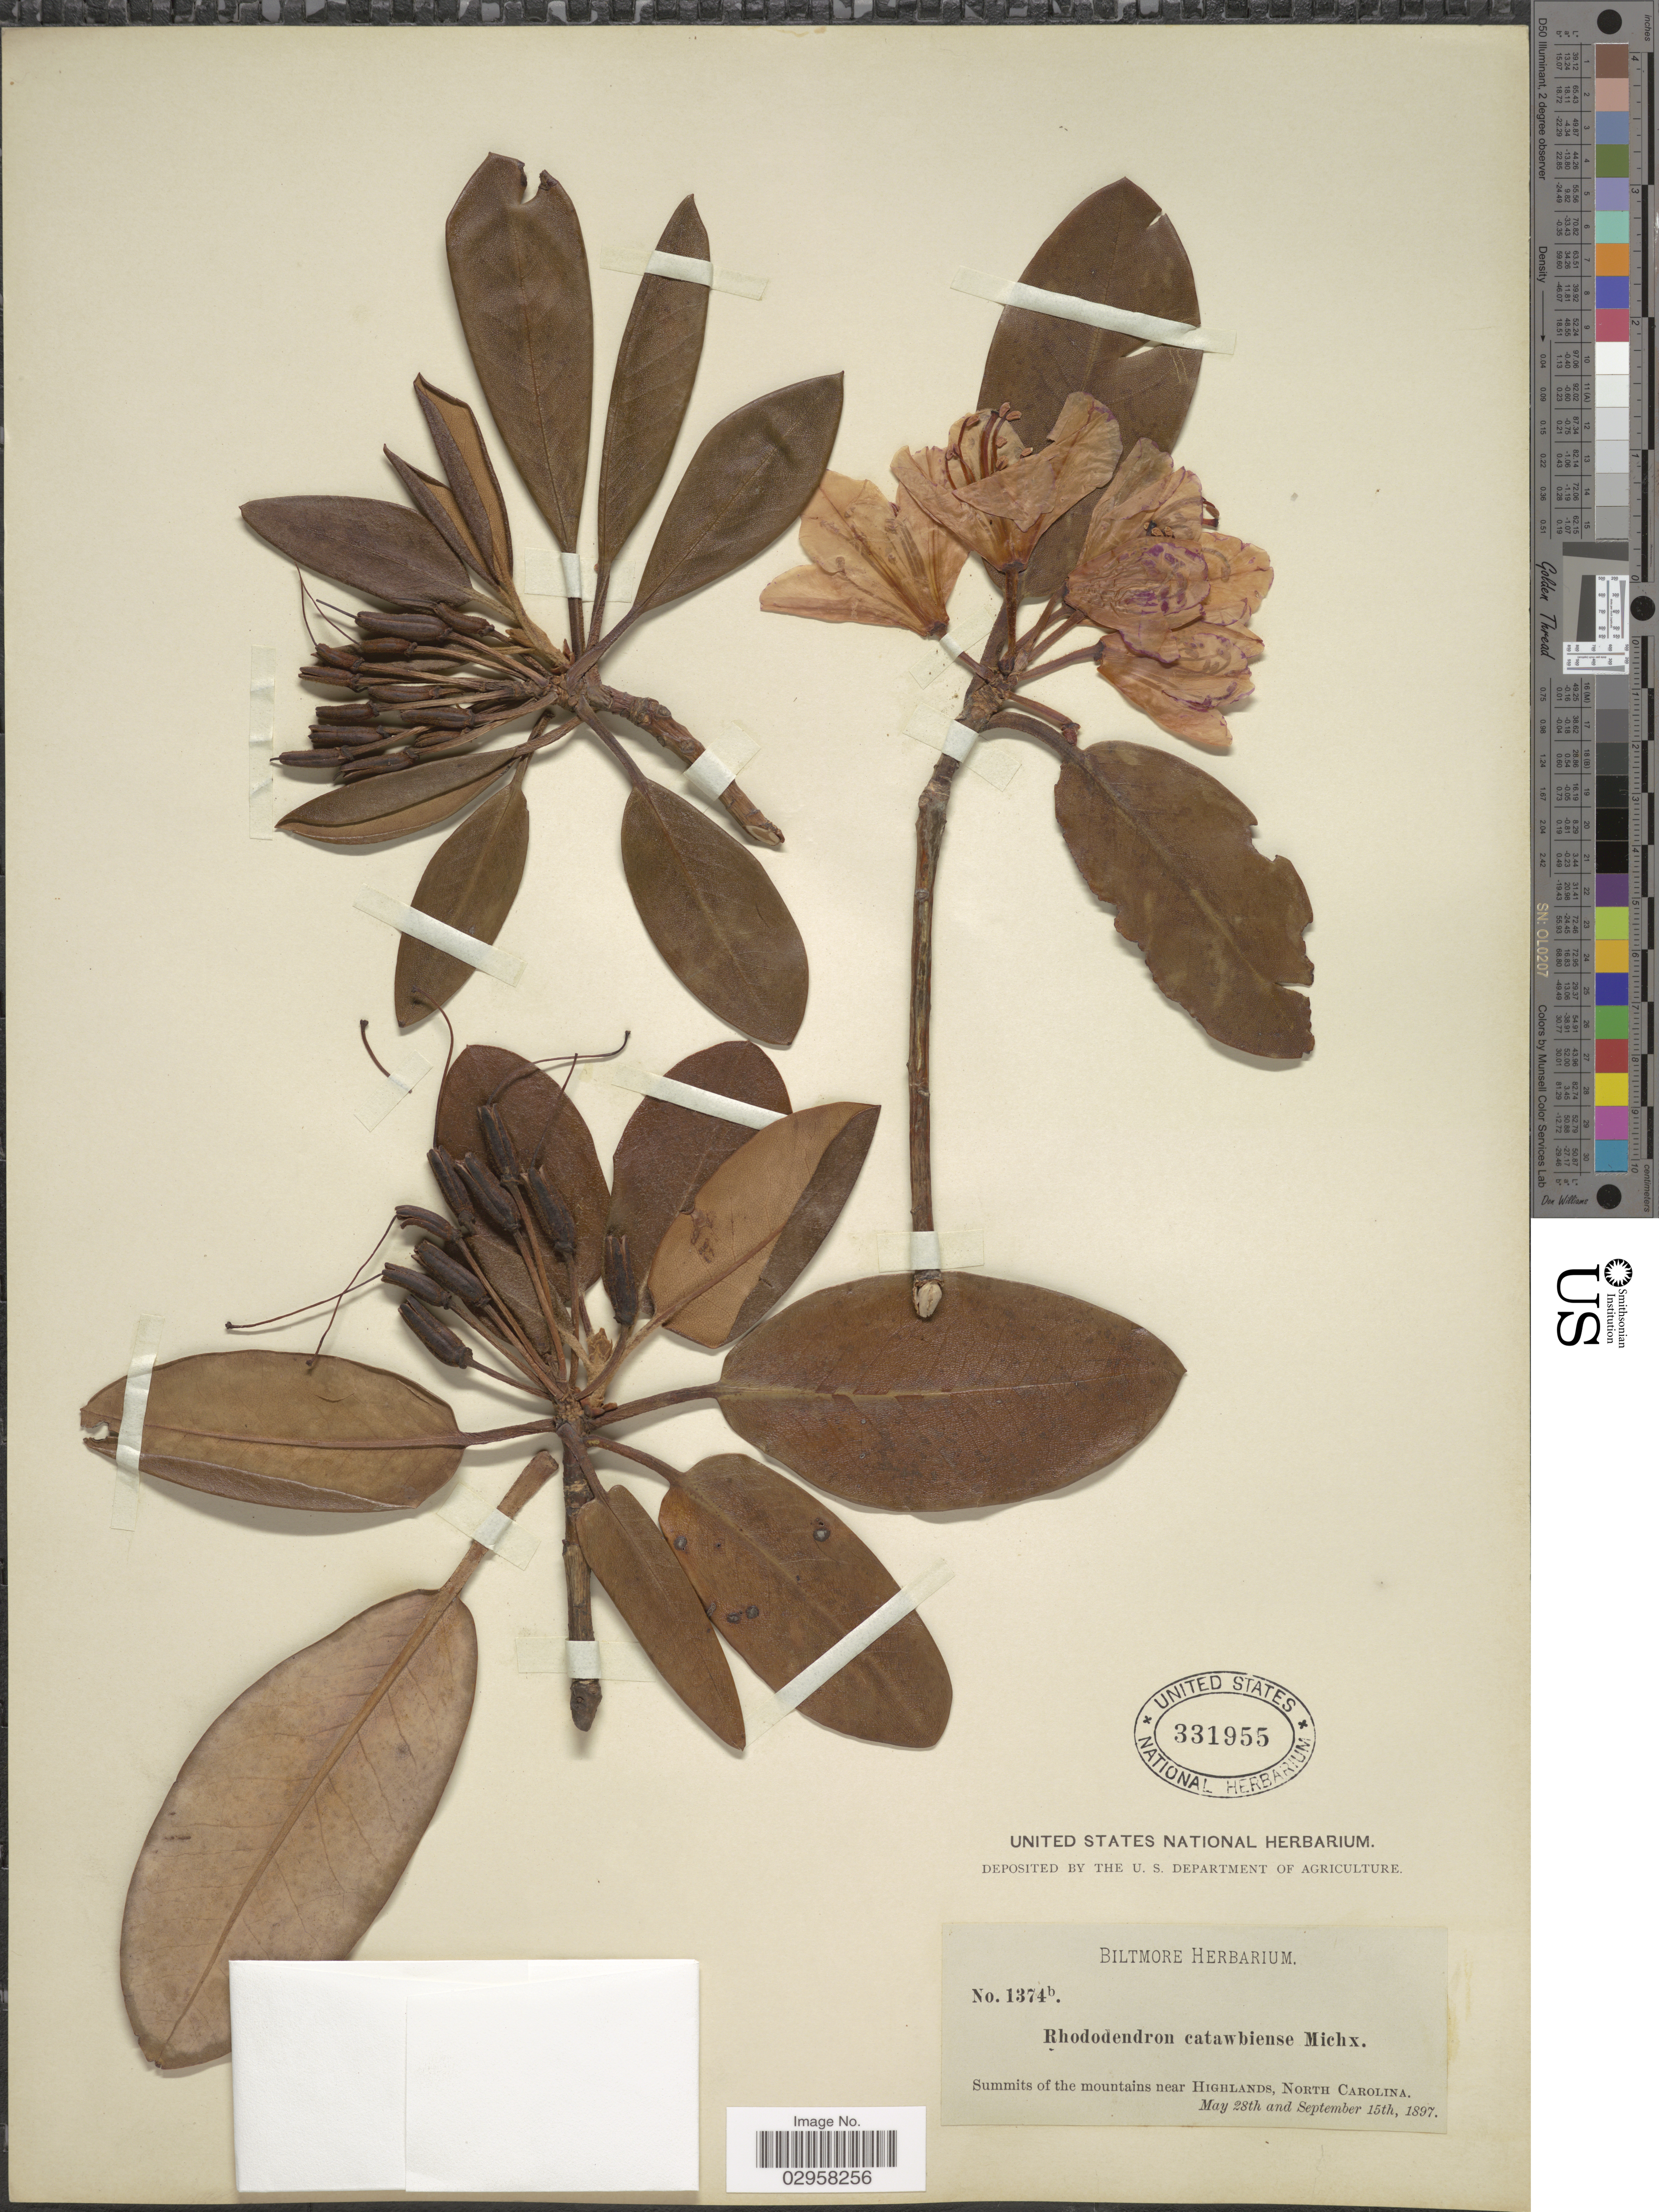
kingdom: Plantae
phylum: Tracheophyta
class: Magnoliopsida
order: Ericales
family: Ericaceae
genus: Rhododendron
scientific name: Rhododendron catawbiense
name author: Michx.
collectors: ex herb. Biltmore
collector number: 1374b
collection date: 1897-05-28/1897-09-15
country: United States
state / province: North Carolina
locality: Summits of the mountains near Highlands.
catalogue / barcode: US 331955